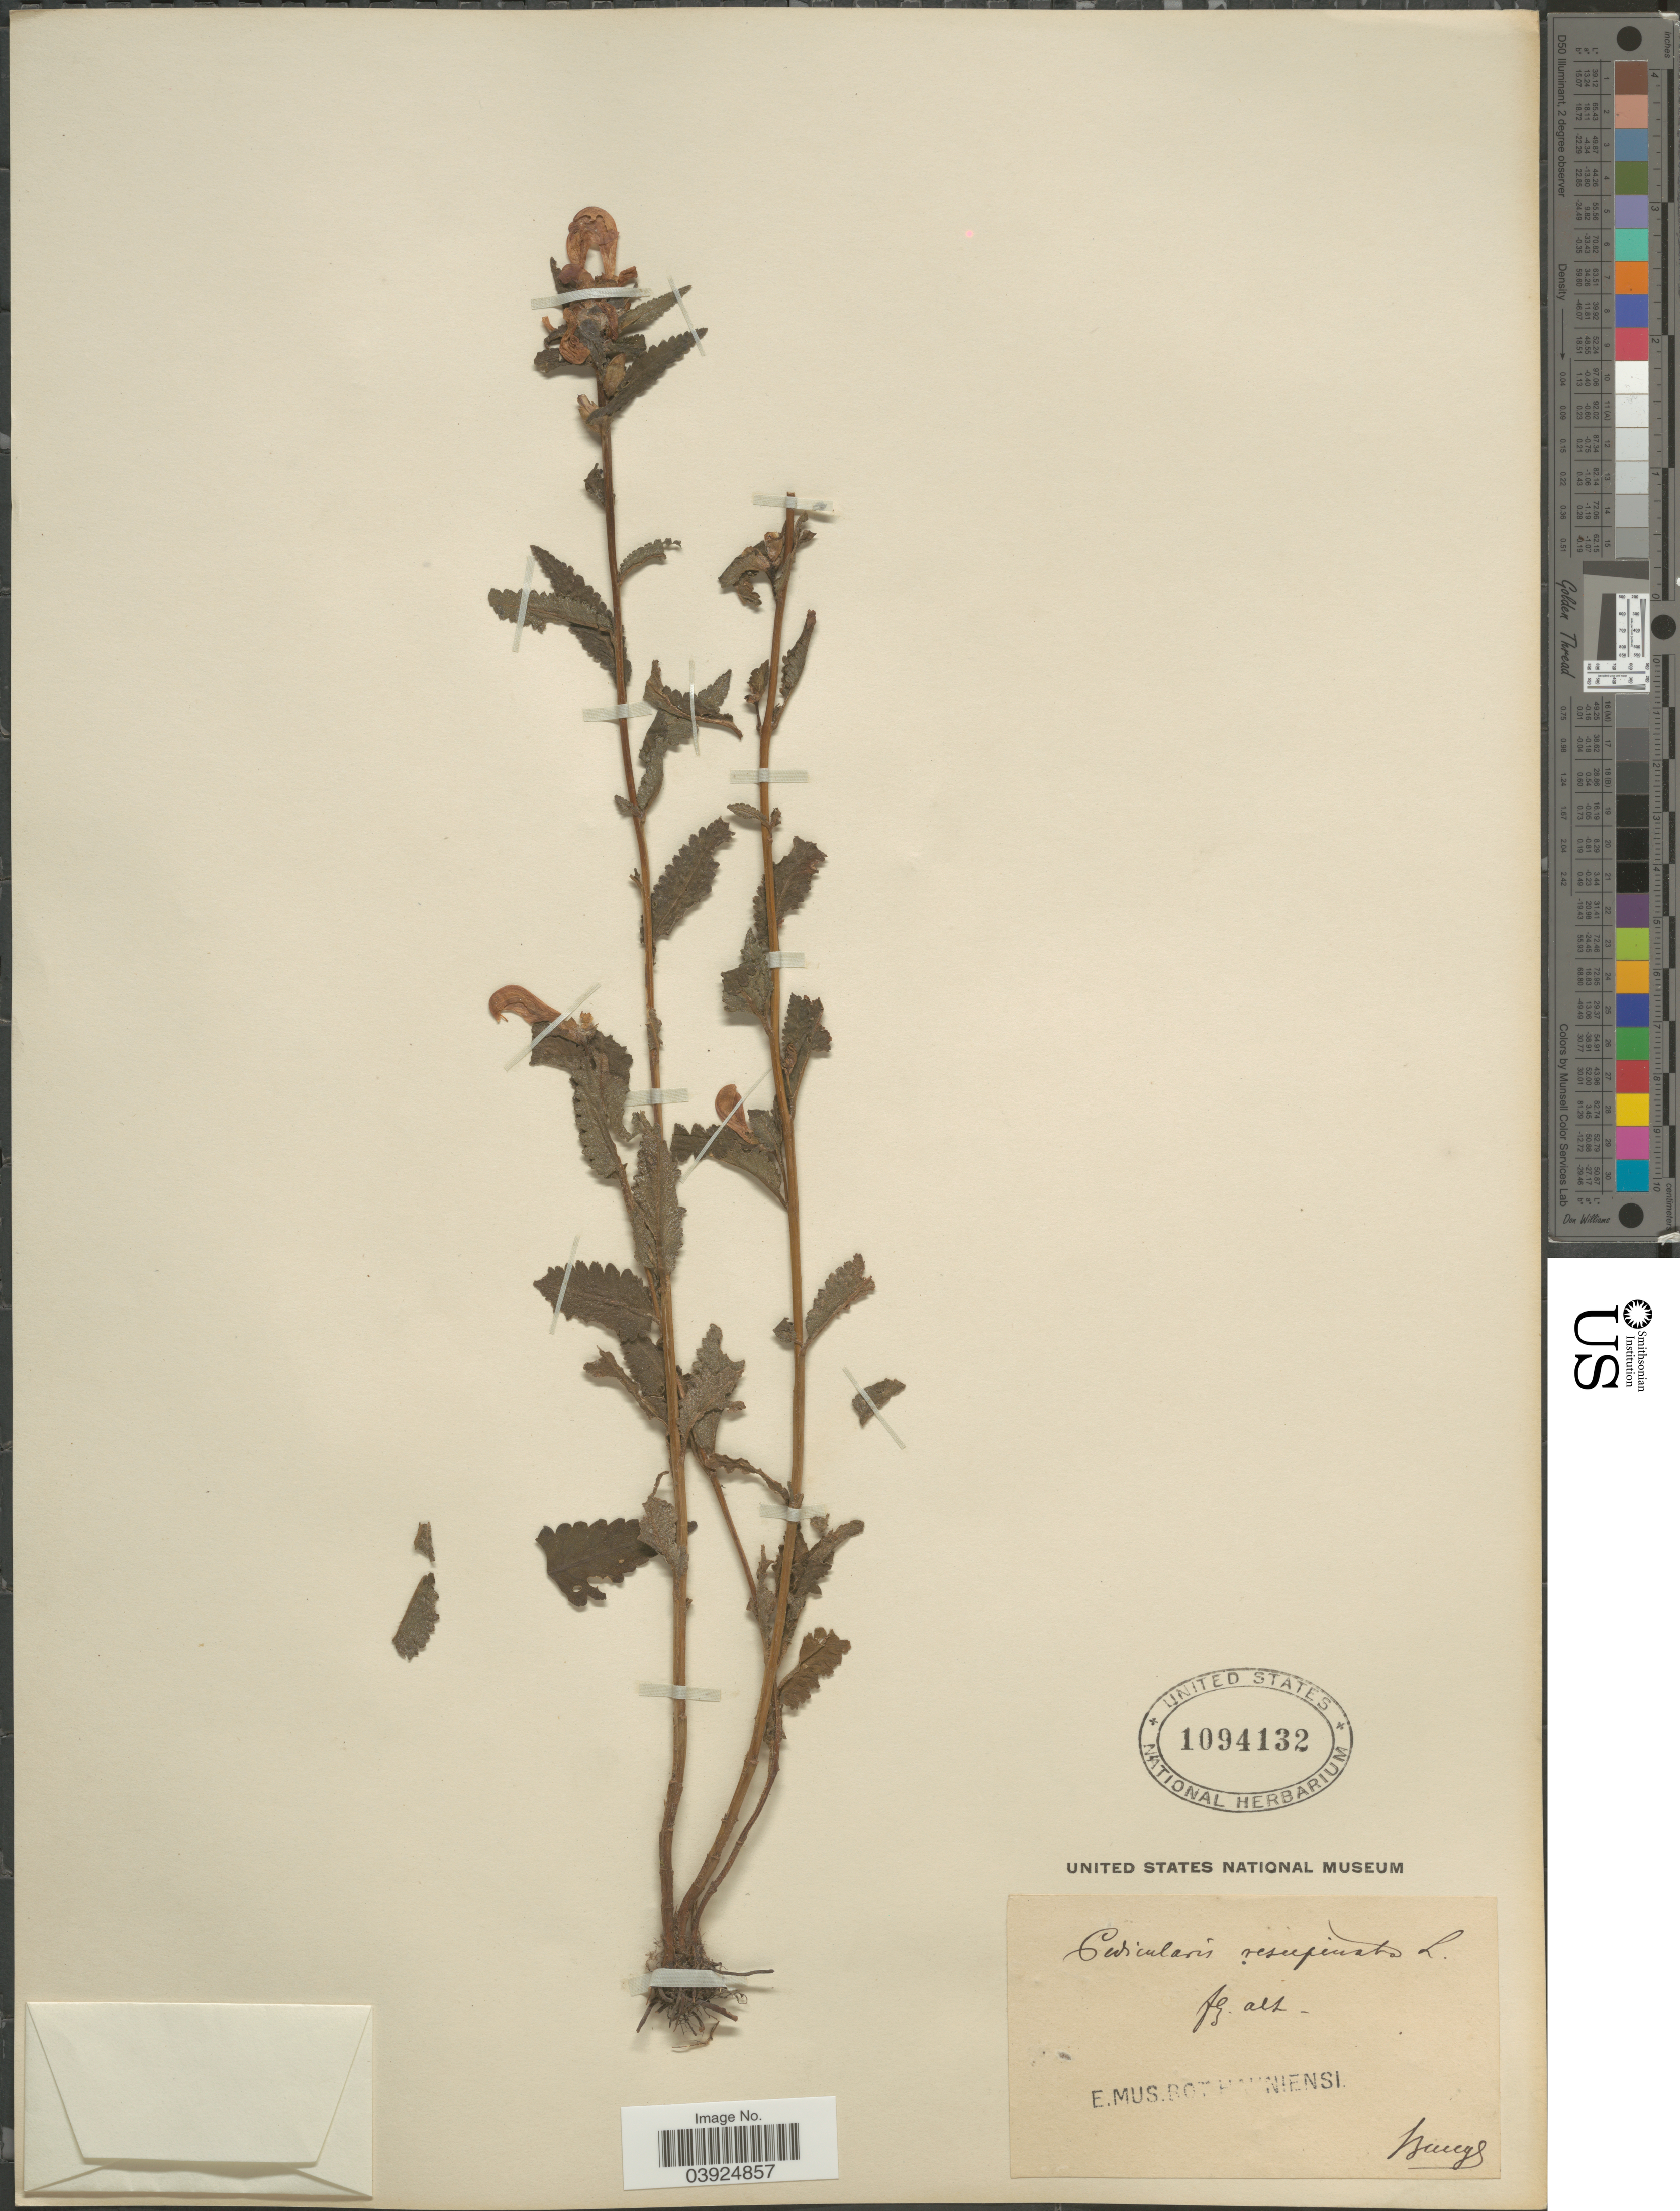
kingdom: Plantae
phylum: Tracheophyta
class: Magnoliopsida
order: Lamiales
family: Orobanchaceae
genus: Pedicularis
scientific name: Pedicularis resupinata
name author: L.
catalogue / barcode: US 1094132